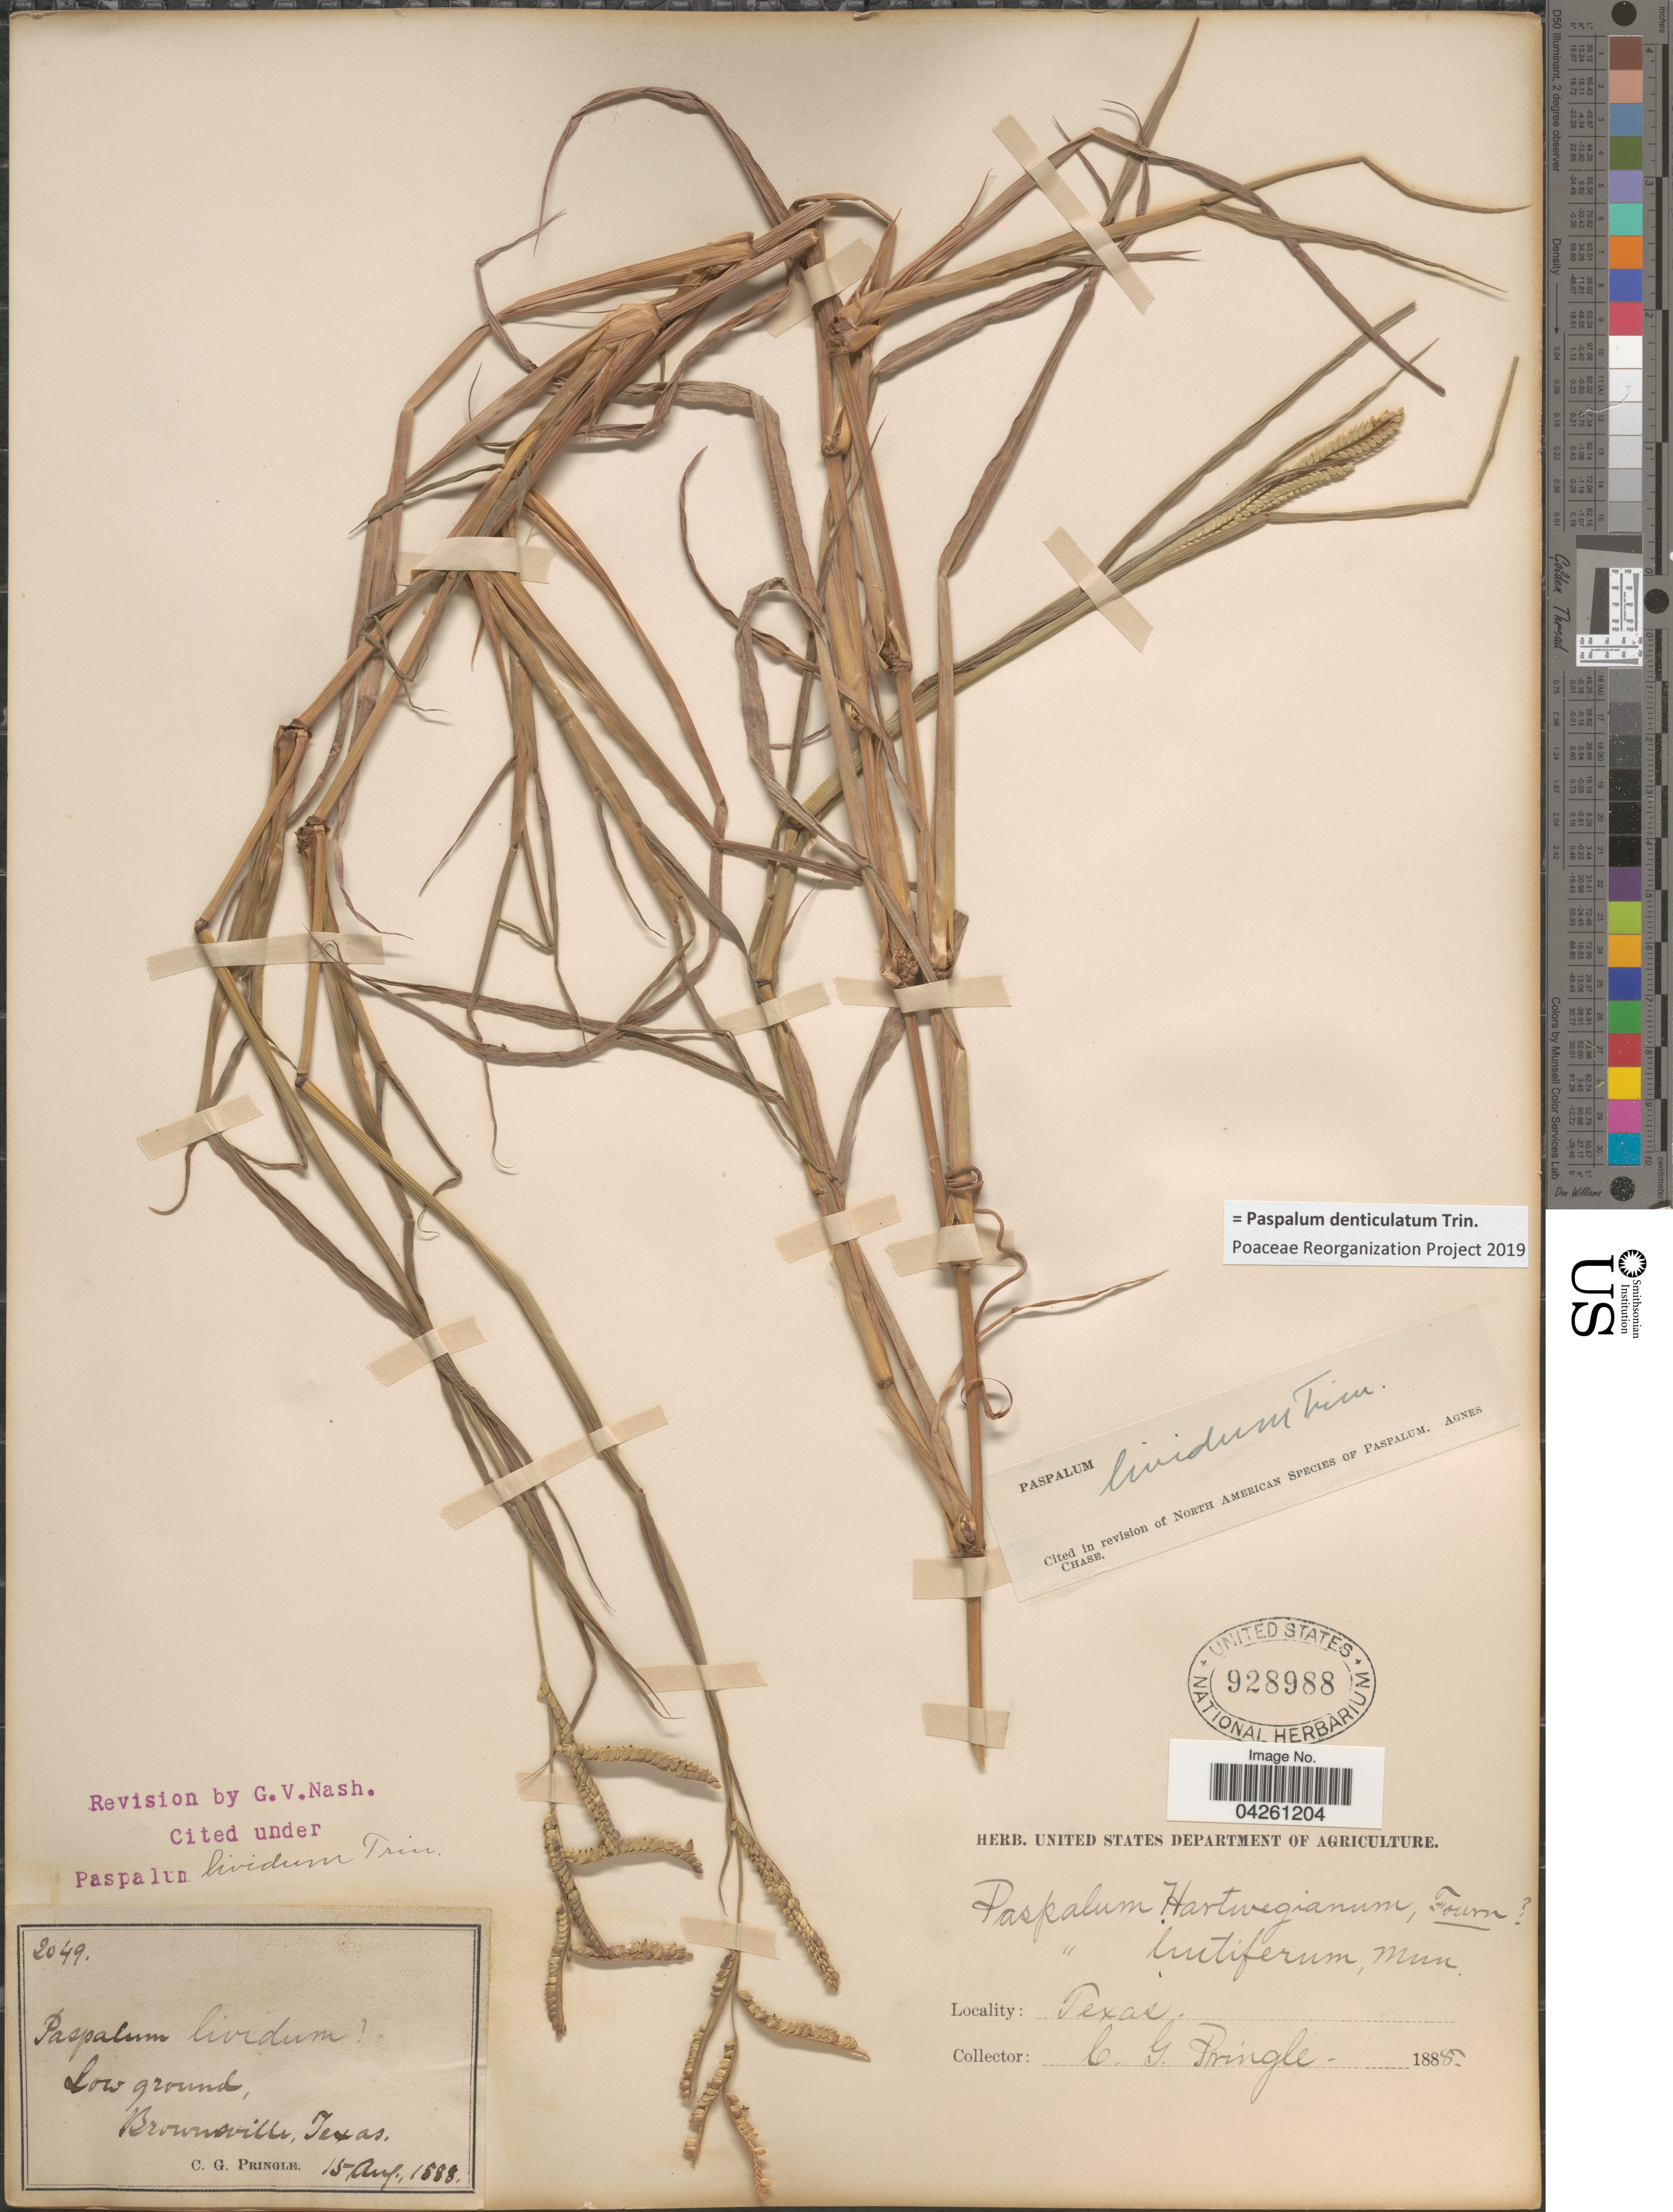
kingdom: Plantae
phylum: Tracheophyta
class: Liliopsida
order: Poales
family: Poaceae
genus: Paspalum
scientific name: Paspalum denticulatum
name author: Trin.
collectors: C. G. Pringle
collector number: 2049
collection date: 1888-08-15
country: United States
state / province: Texas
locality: Low ground, Brownsville.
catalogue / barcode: US 928988